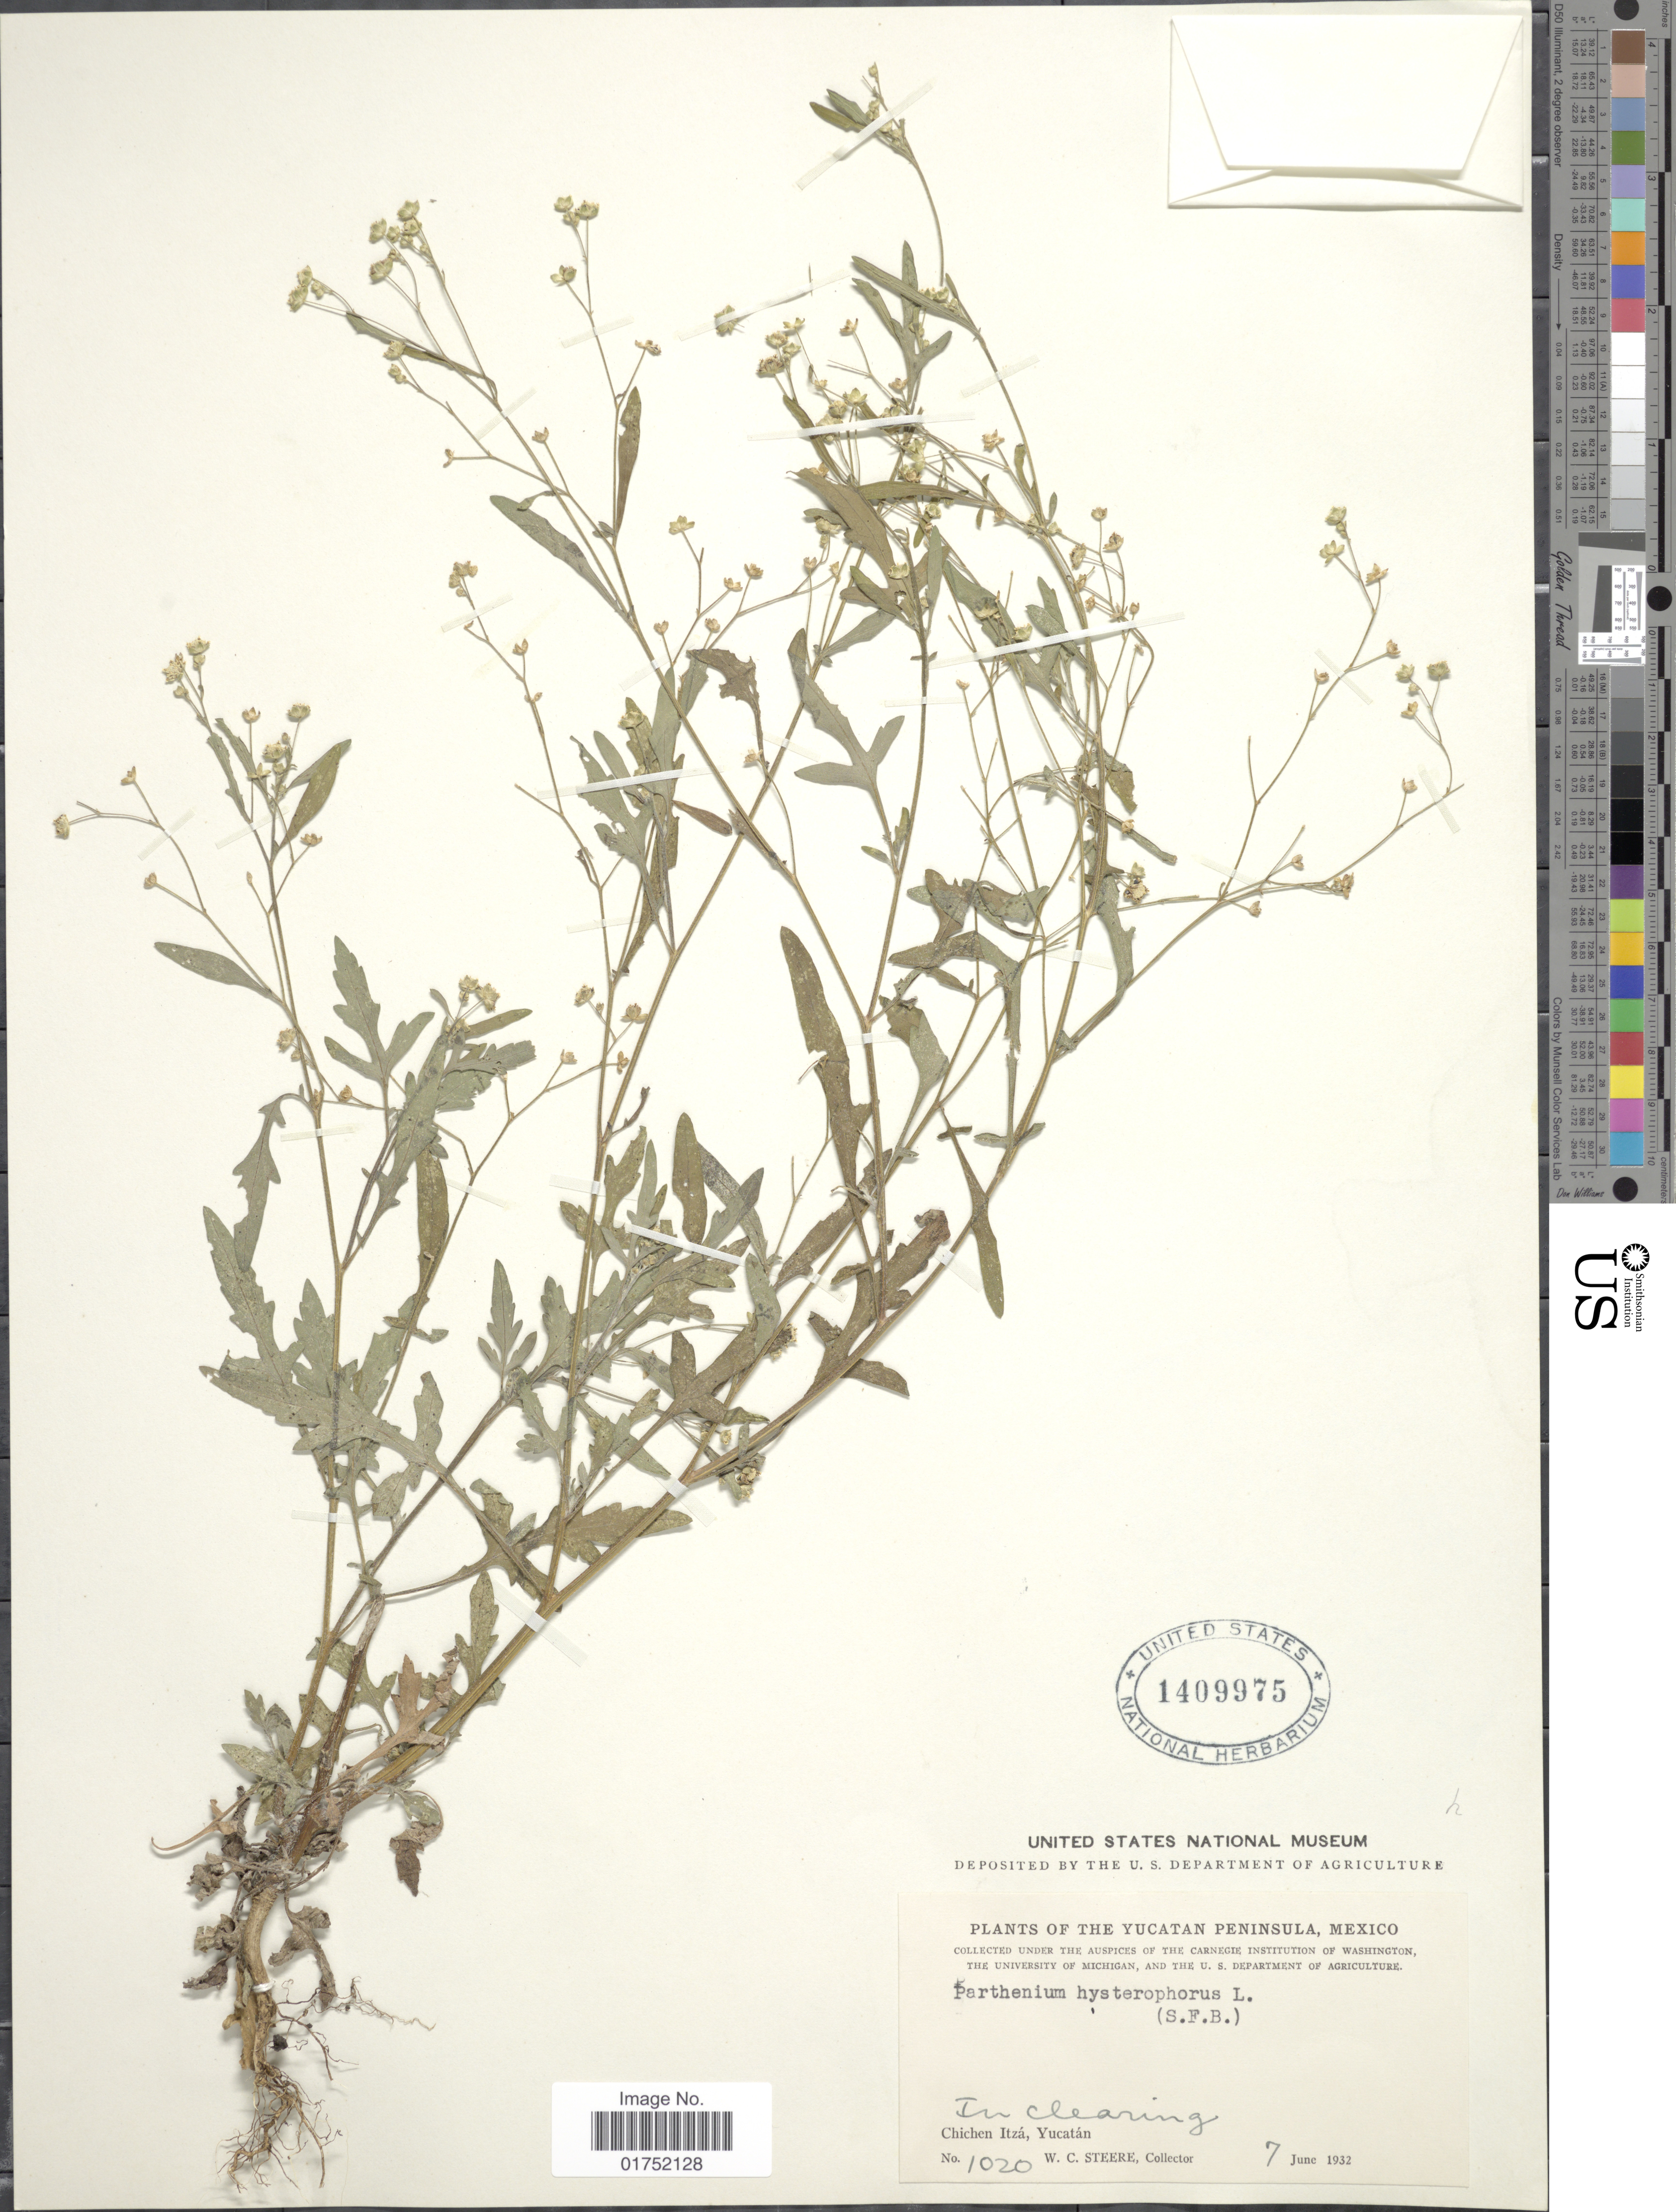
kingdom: Plantae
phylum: Tracheophyta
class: Magnoliopsida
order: Asterales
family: Asteraceae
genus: Parthenium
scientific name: Parthenium hysterophorus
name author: L.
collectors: W. C. Steere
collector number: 1020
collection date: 1932-06-07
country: Mexico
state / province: Yucatán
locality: Yucatan Peninsula, Chichen Itza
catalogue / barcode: US 1409975